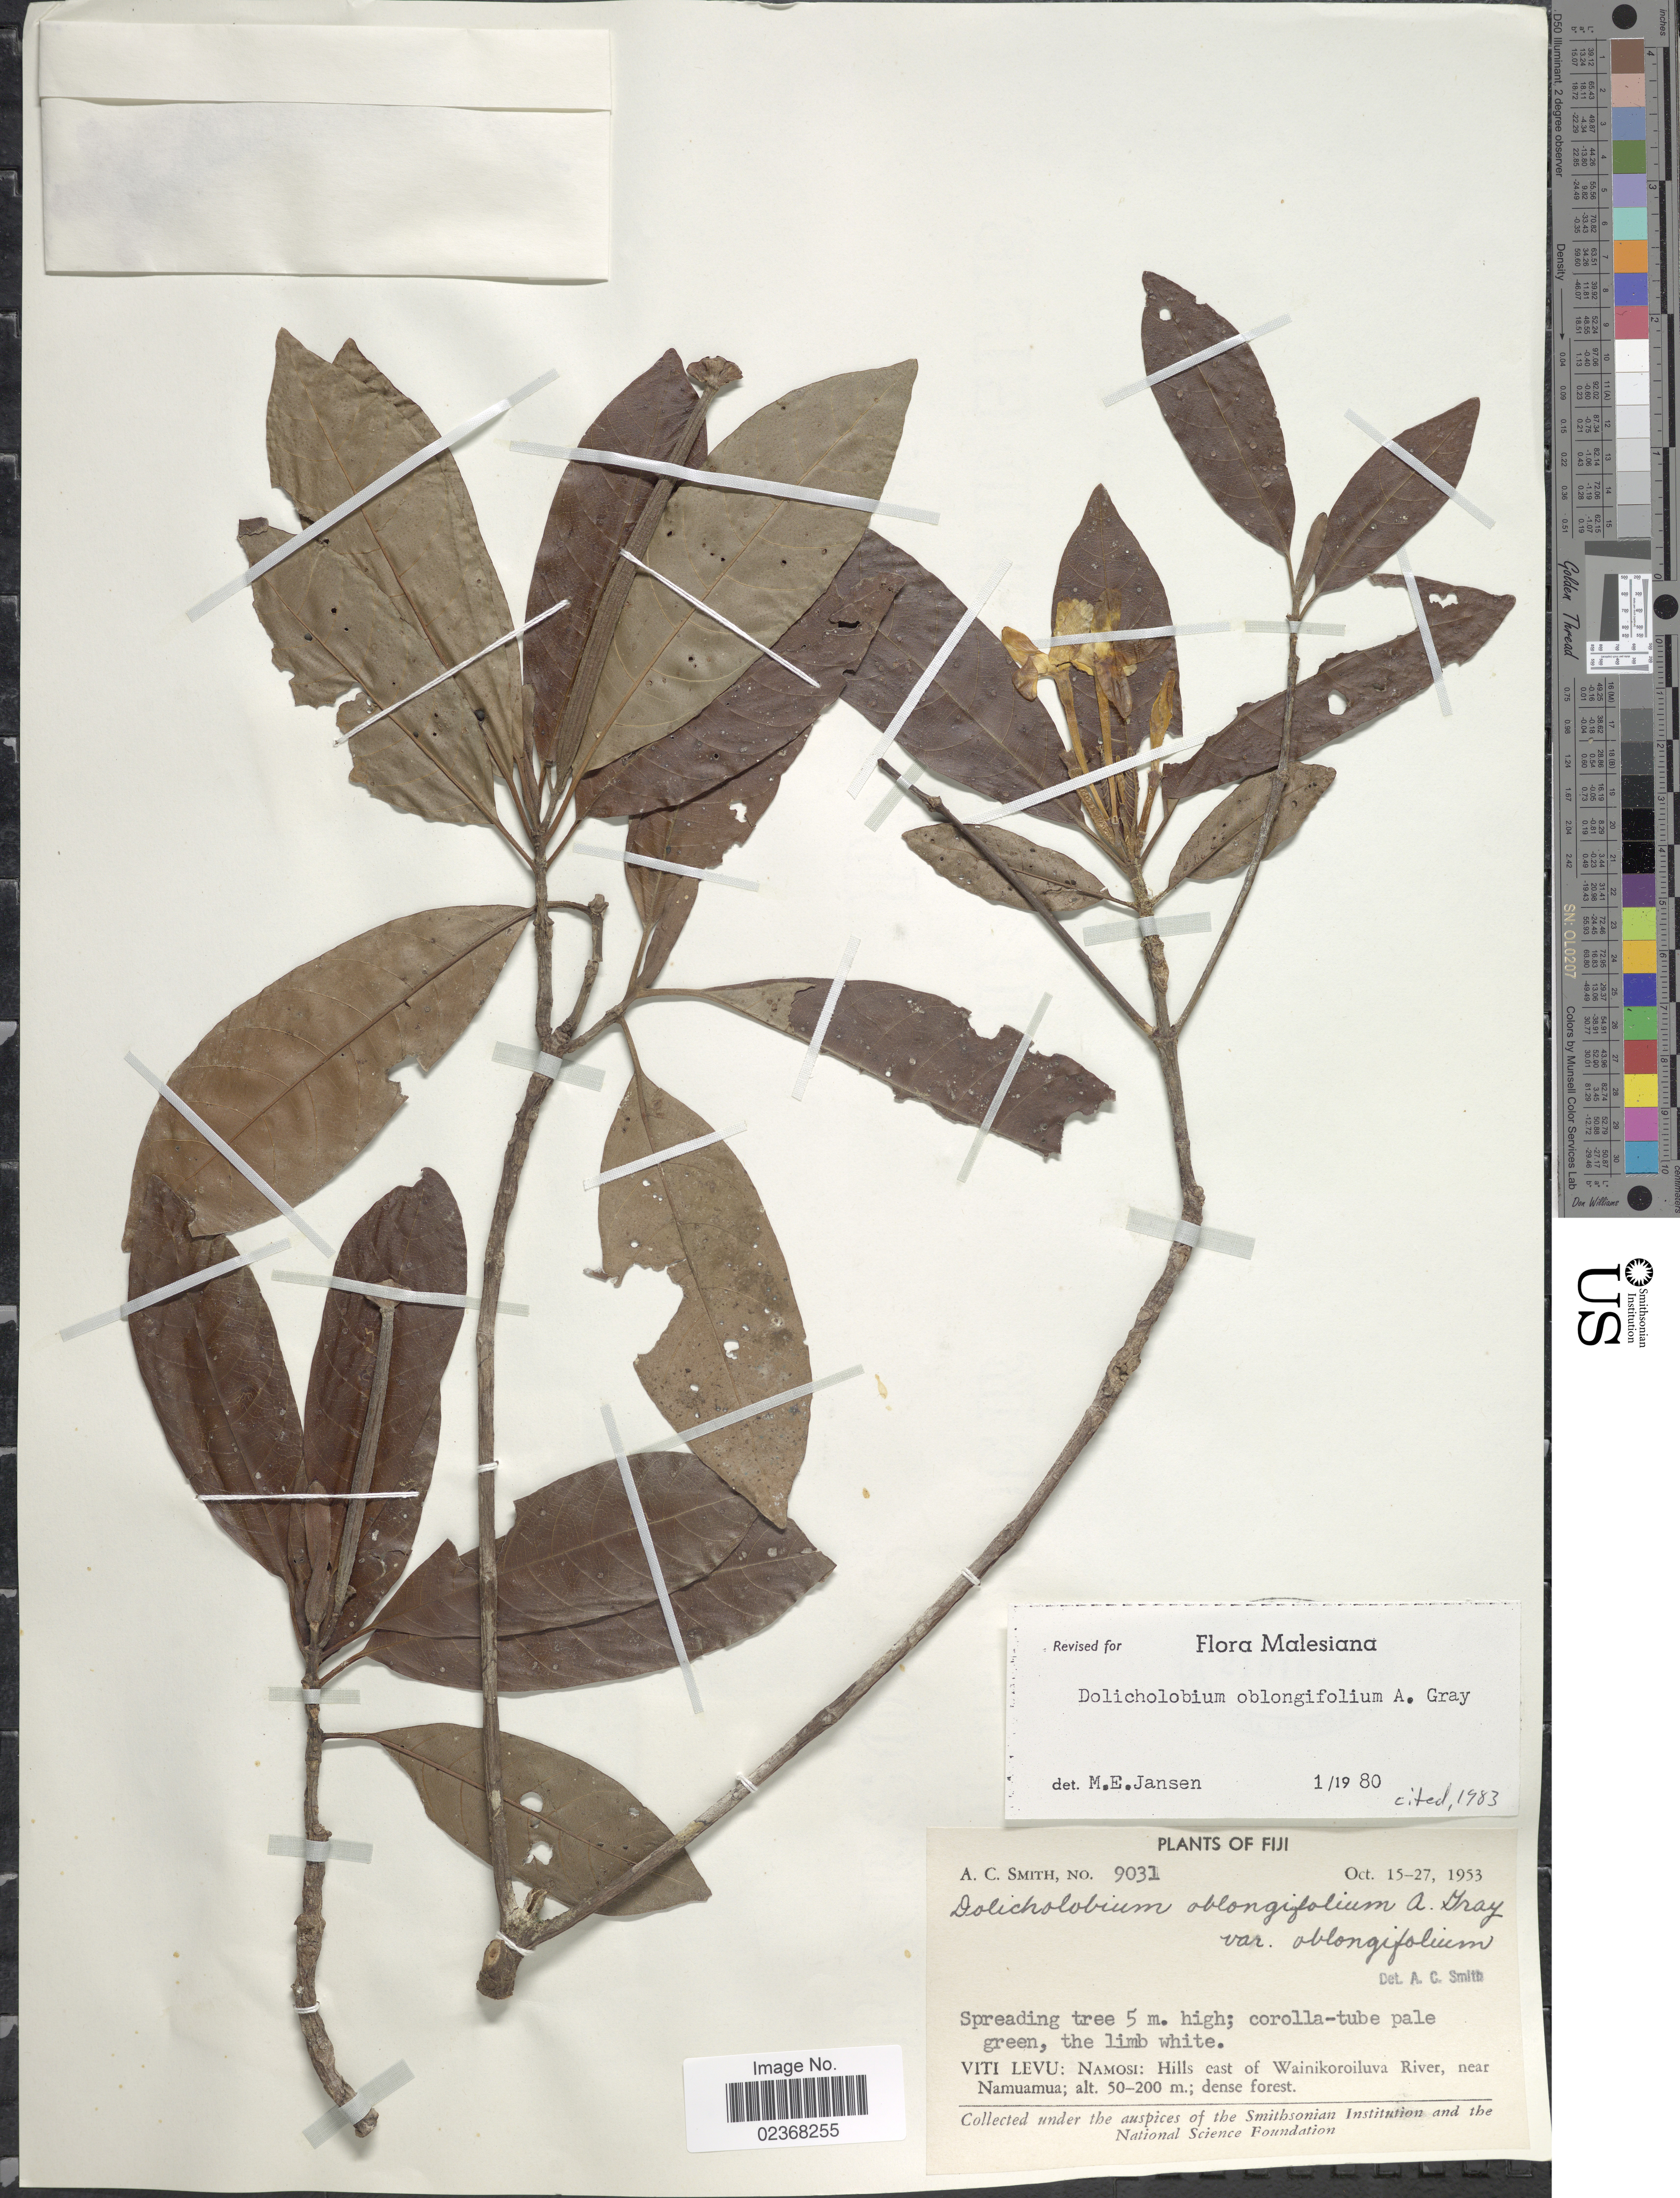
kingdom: Plantae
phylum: Tracheophyta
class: Magnoliopsida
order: Gentianales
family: Rubiaceae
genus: Dolicholobium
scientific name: Dolicholobium oblongifolium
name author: A. Gray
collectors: A. C. Smith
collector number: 9031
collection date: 1953-10-15/1953-10-27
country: Fiji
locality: Viti Levu: Namosi: Hills east of Wainikoroiluva River, near Namuamua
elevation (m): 50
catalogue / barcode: US 2191632